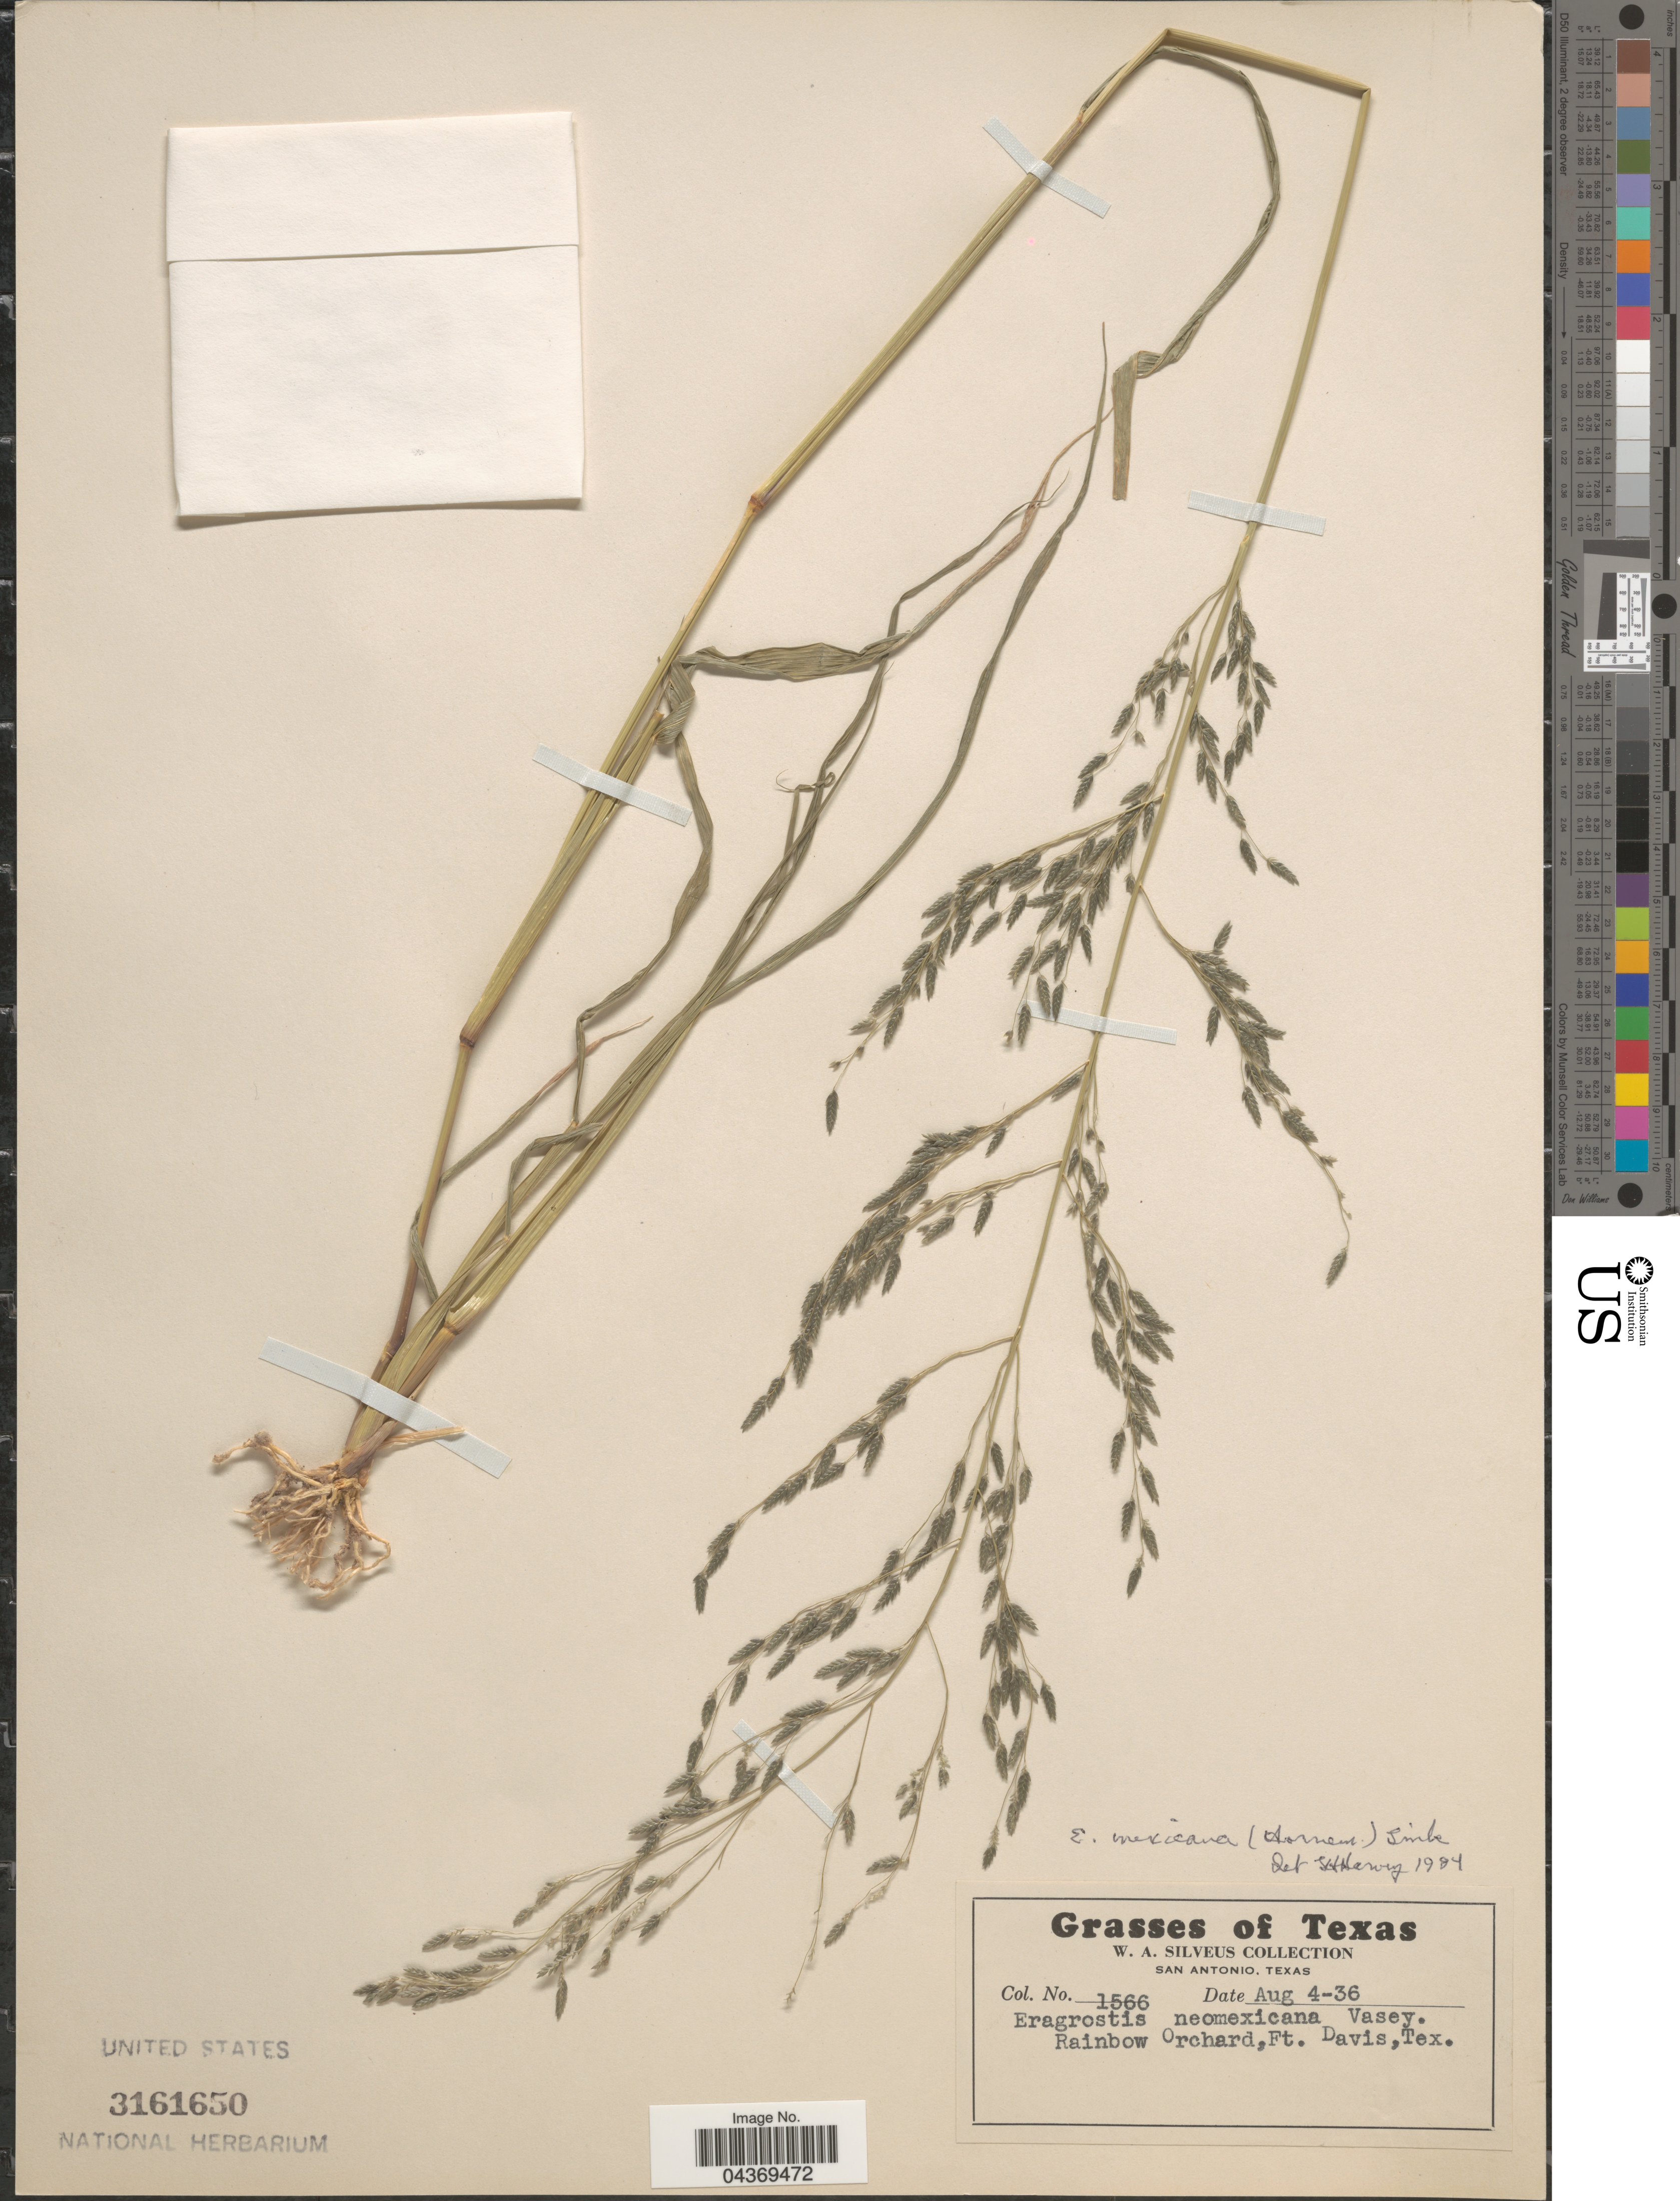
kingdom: Plantae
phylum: Tracheophyta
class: Liliopsida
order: Poales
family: Poaceae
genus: Eragrostis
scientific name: Eragrostis mexicana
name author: (Hornem.) Link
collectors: W. Silveus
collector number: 1566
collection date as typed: Transcribed d/m/y: 4/8/36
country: United States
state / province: Texas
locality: Rainbow Orchard,Ft. Davis.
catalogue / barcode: US 3161650